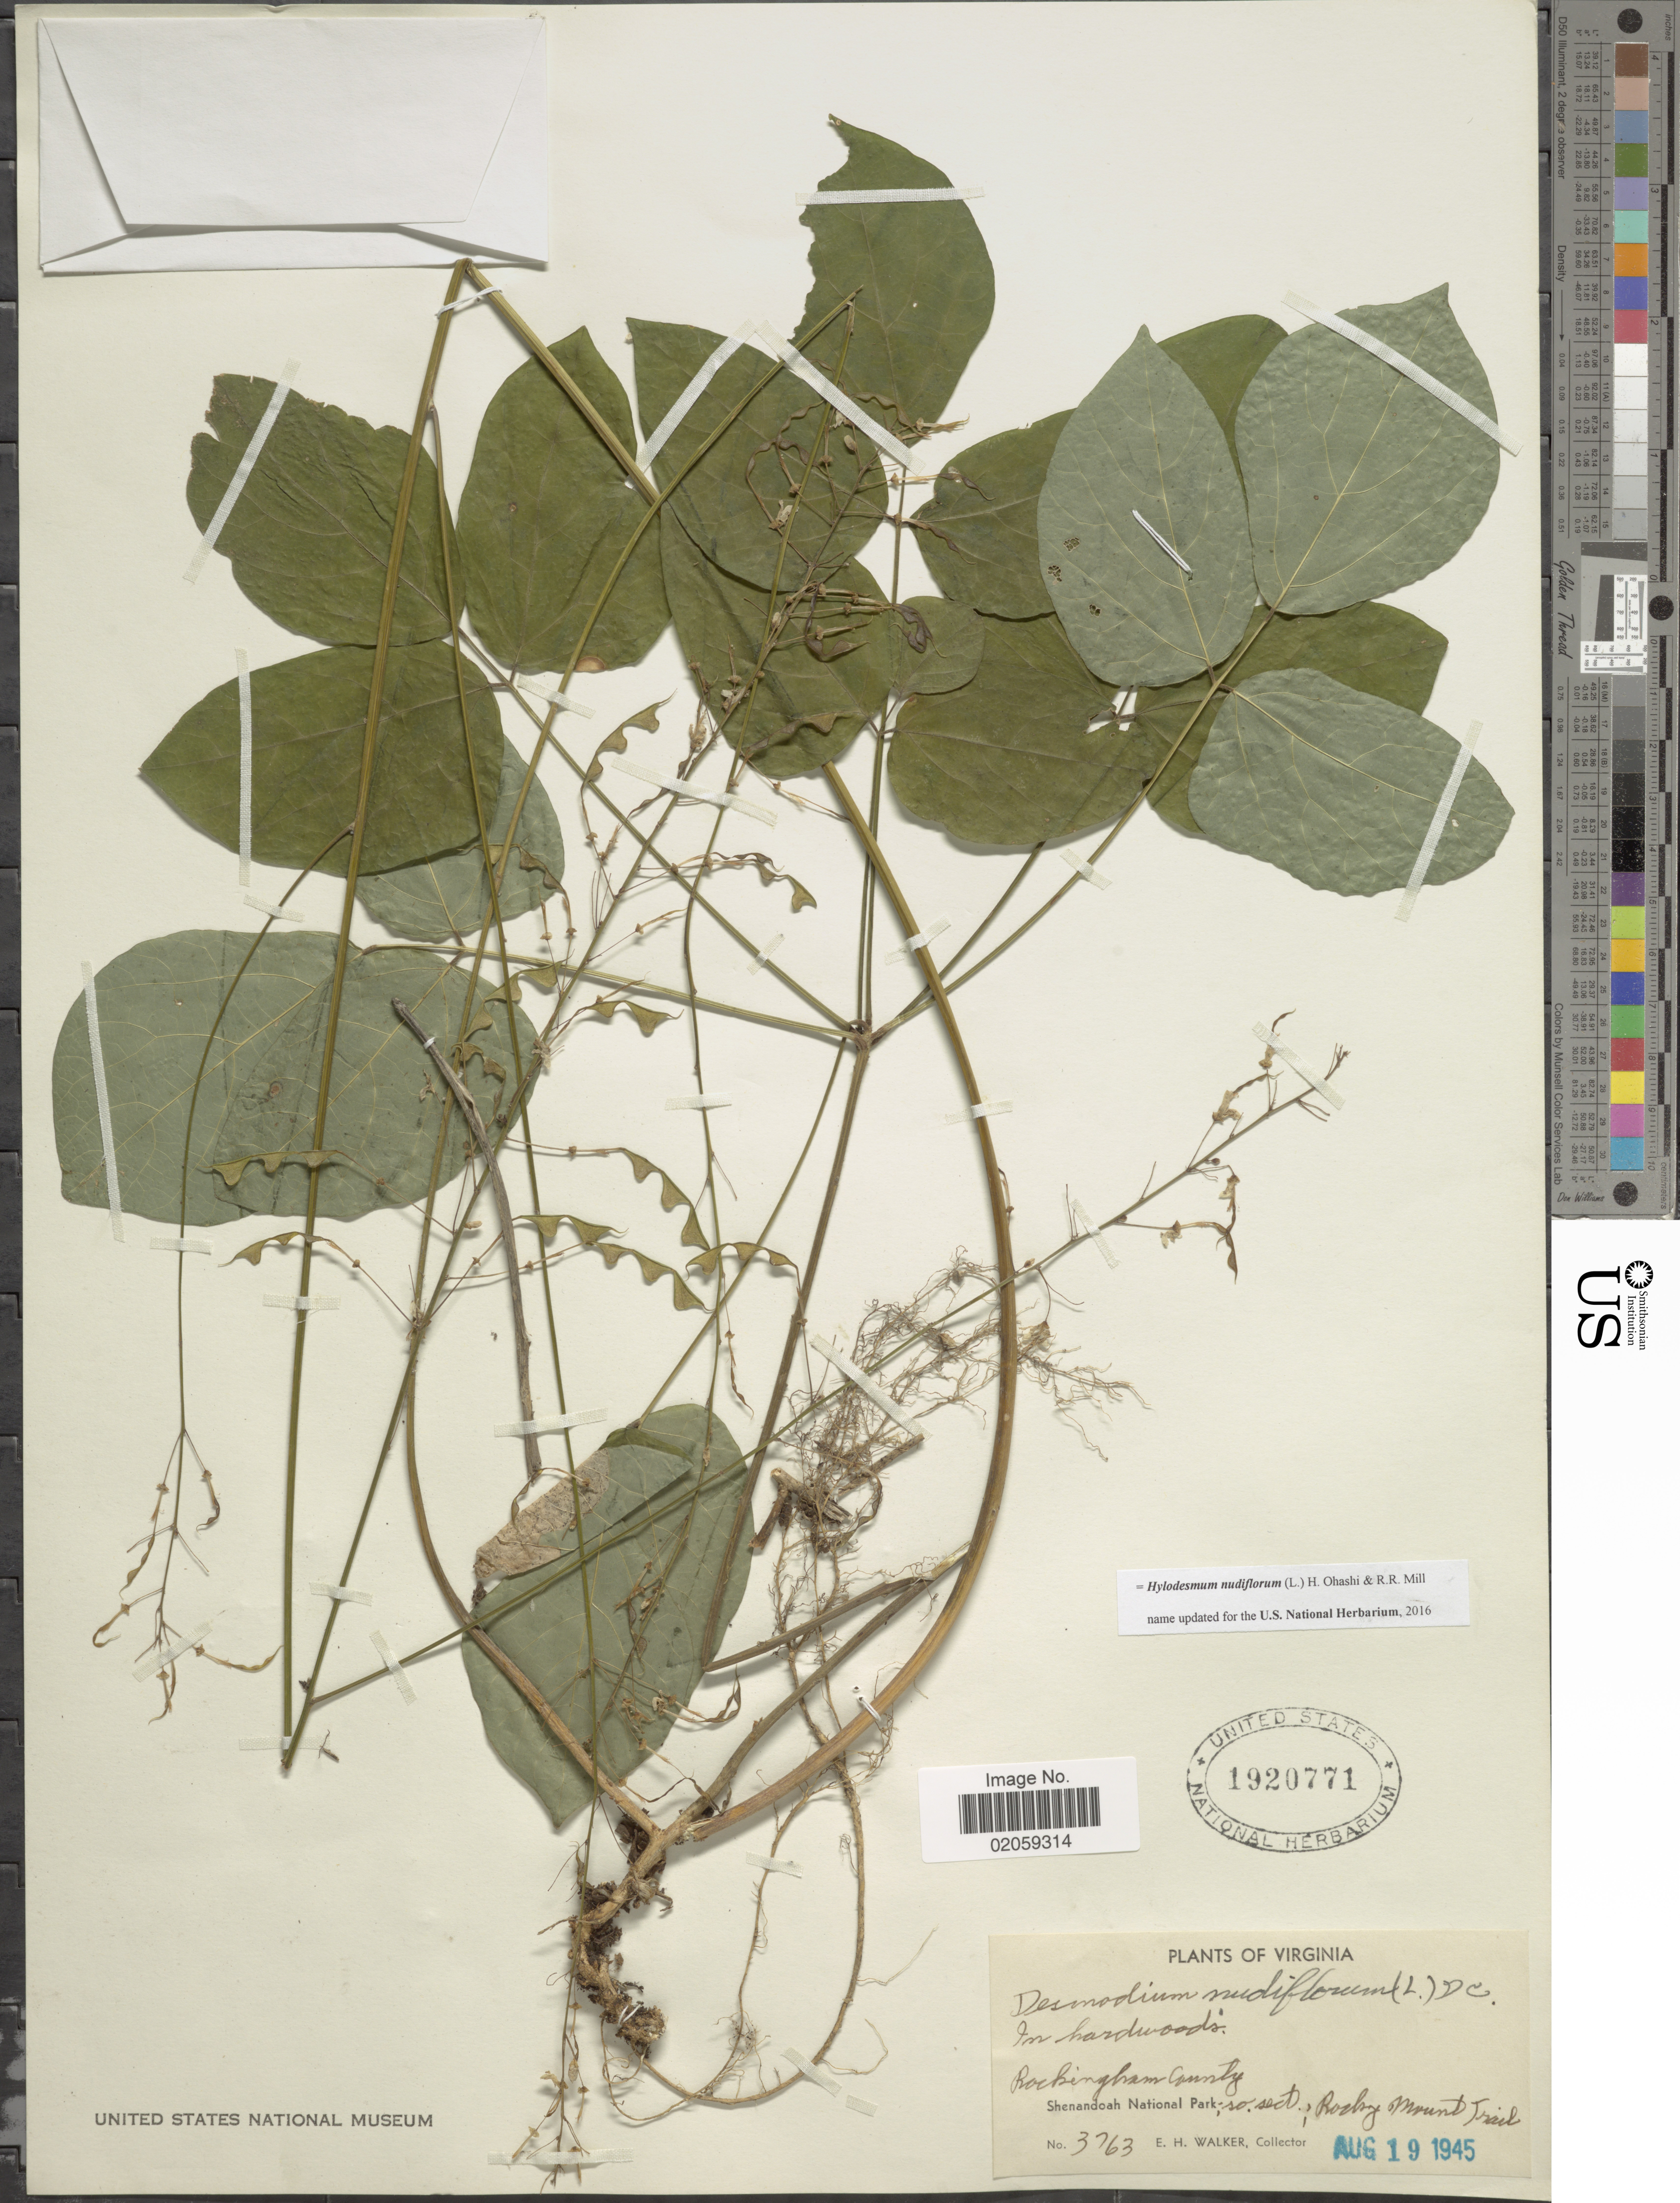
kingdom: Plantae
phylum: Tracheophyta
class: Magnoliopsida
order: Fabales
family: Fabaceae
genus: Hylodesmum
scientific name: Hylodesmum nudiflorum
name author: (L.) H. Ohashi & R.R. Mill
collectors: E. H. Walker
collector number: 3763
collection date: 1945-08-19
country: United States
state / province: Virginia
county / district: Rockingham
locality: Rockingham County, Shenandoah National Park, so. sect., Rocky Mount Trail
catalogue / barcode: US 1920771